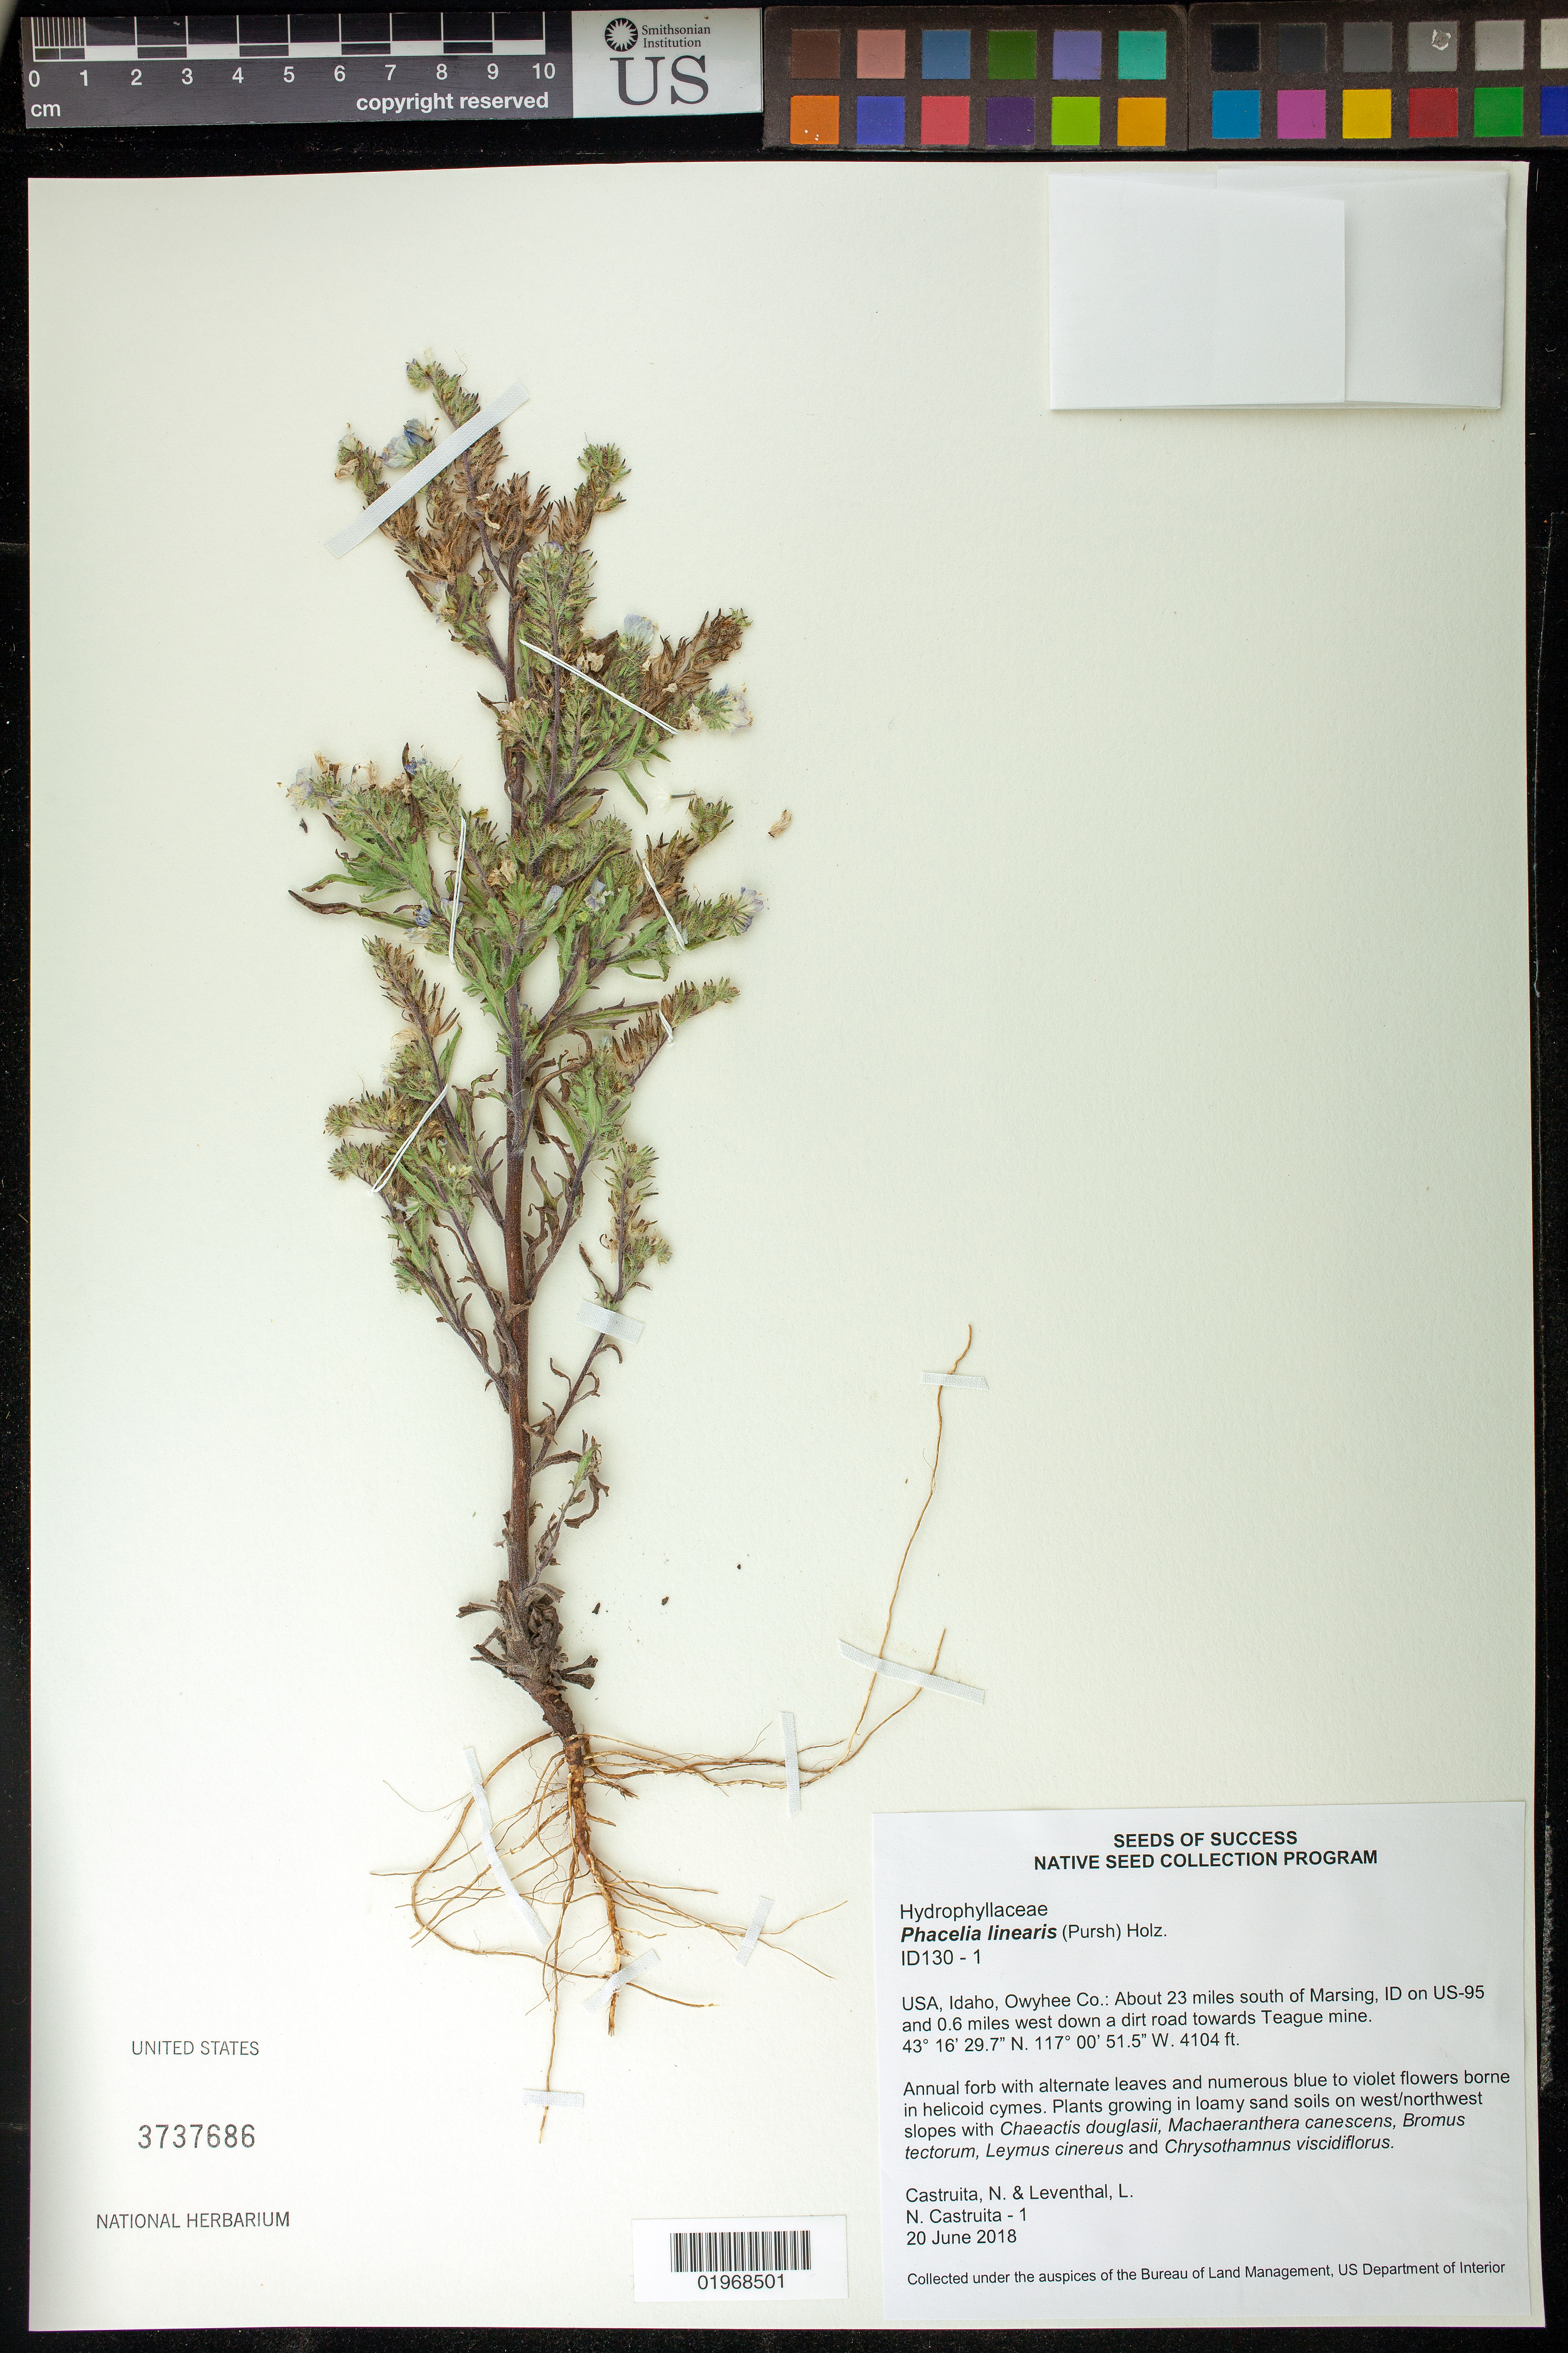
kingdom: Plantae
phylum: Tracheophyta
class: Magnoliopsida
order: Boraginales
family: Hydrophyllaceae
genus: Phacelia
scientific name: Phacelia linearis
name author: (Pursh) Holz.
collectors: N. Castruita & L. Leventhal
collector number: ID130-1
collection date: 2018-06-20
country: United States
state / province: Idaho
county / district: Owyhee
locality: BLM area, Teague Mine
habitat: Loamy sand soils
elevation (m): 1251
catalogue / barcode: US 3737686